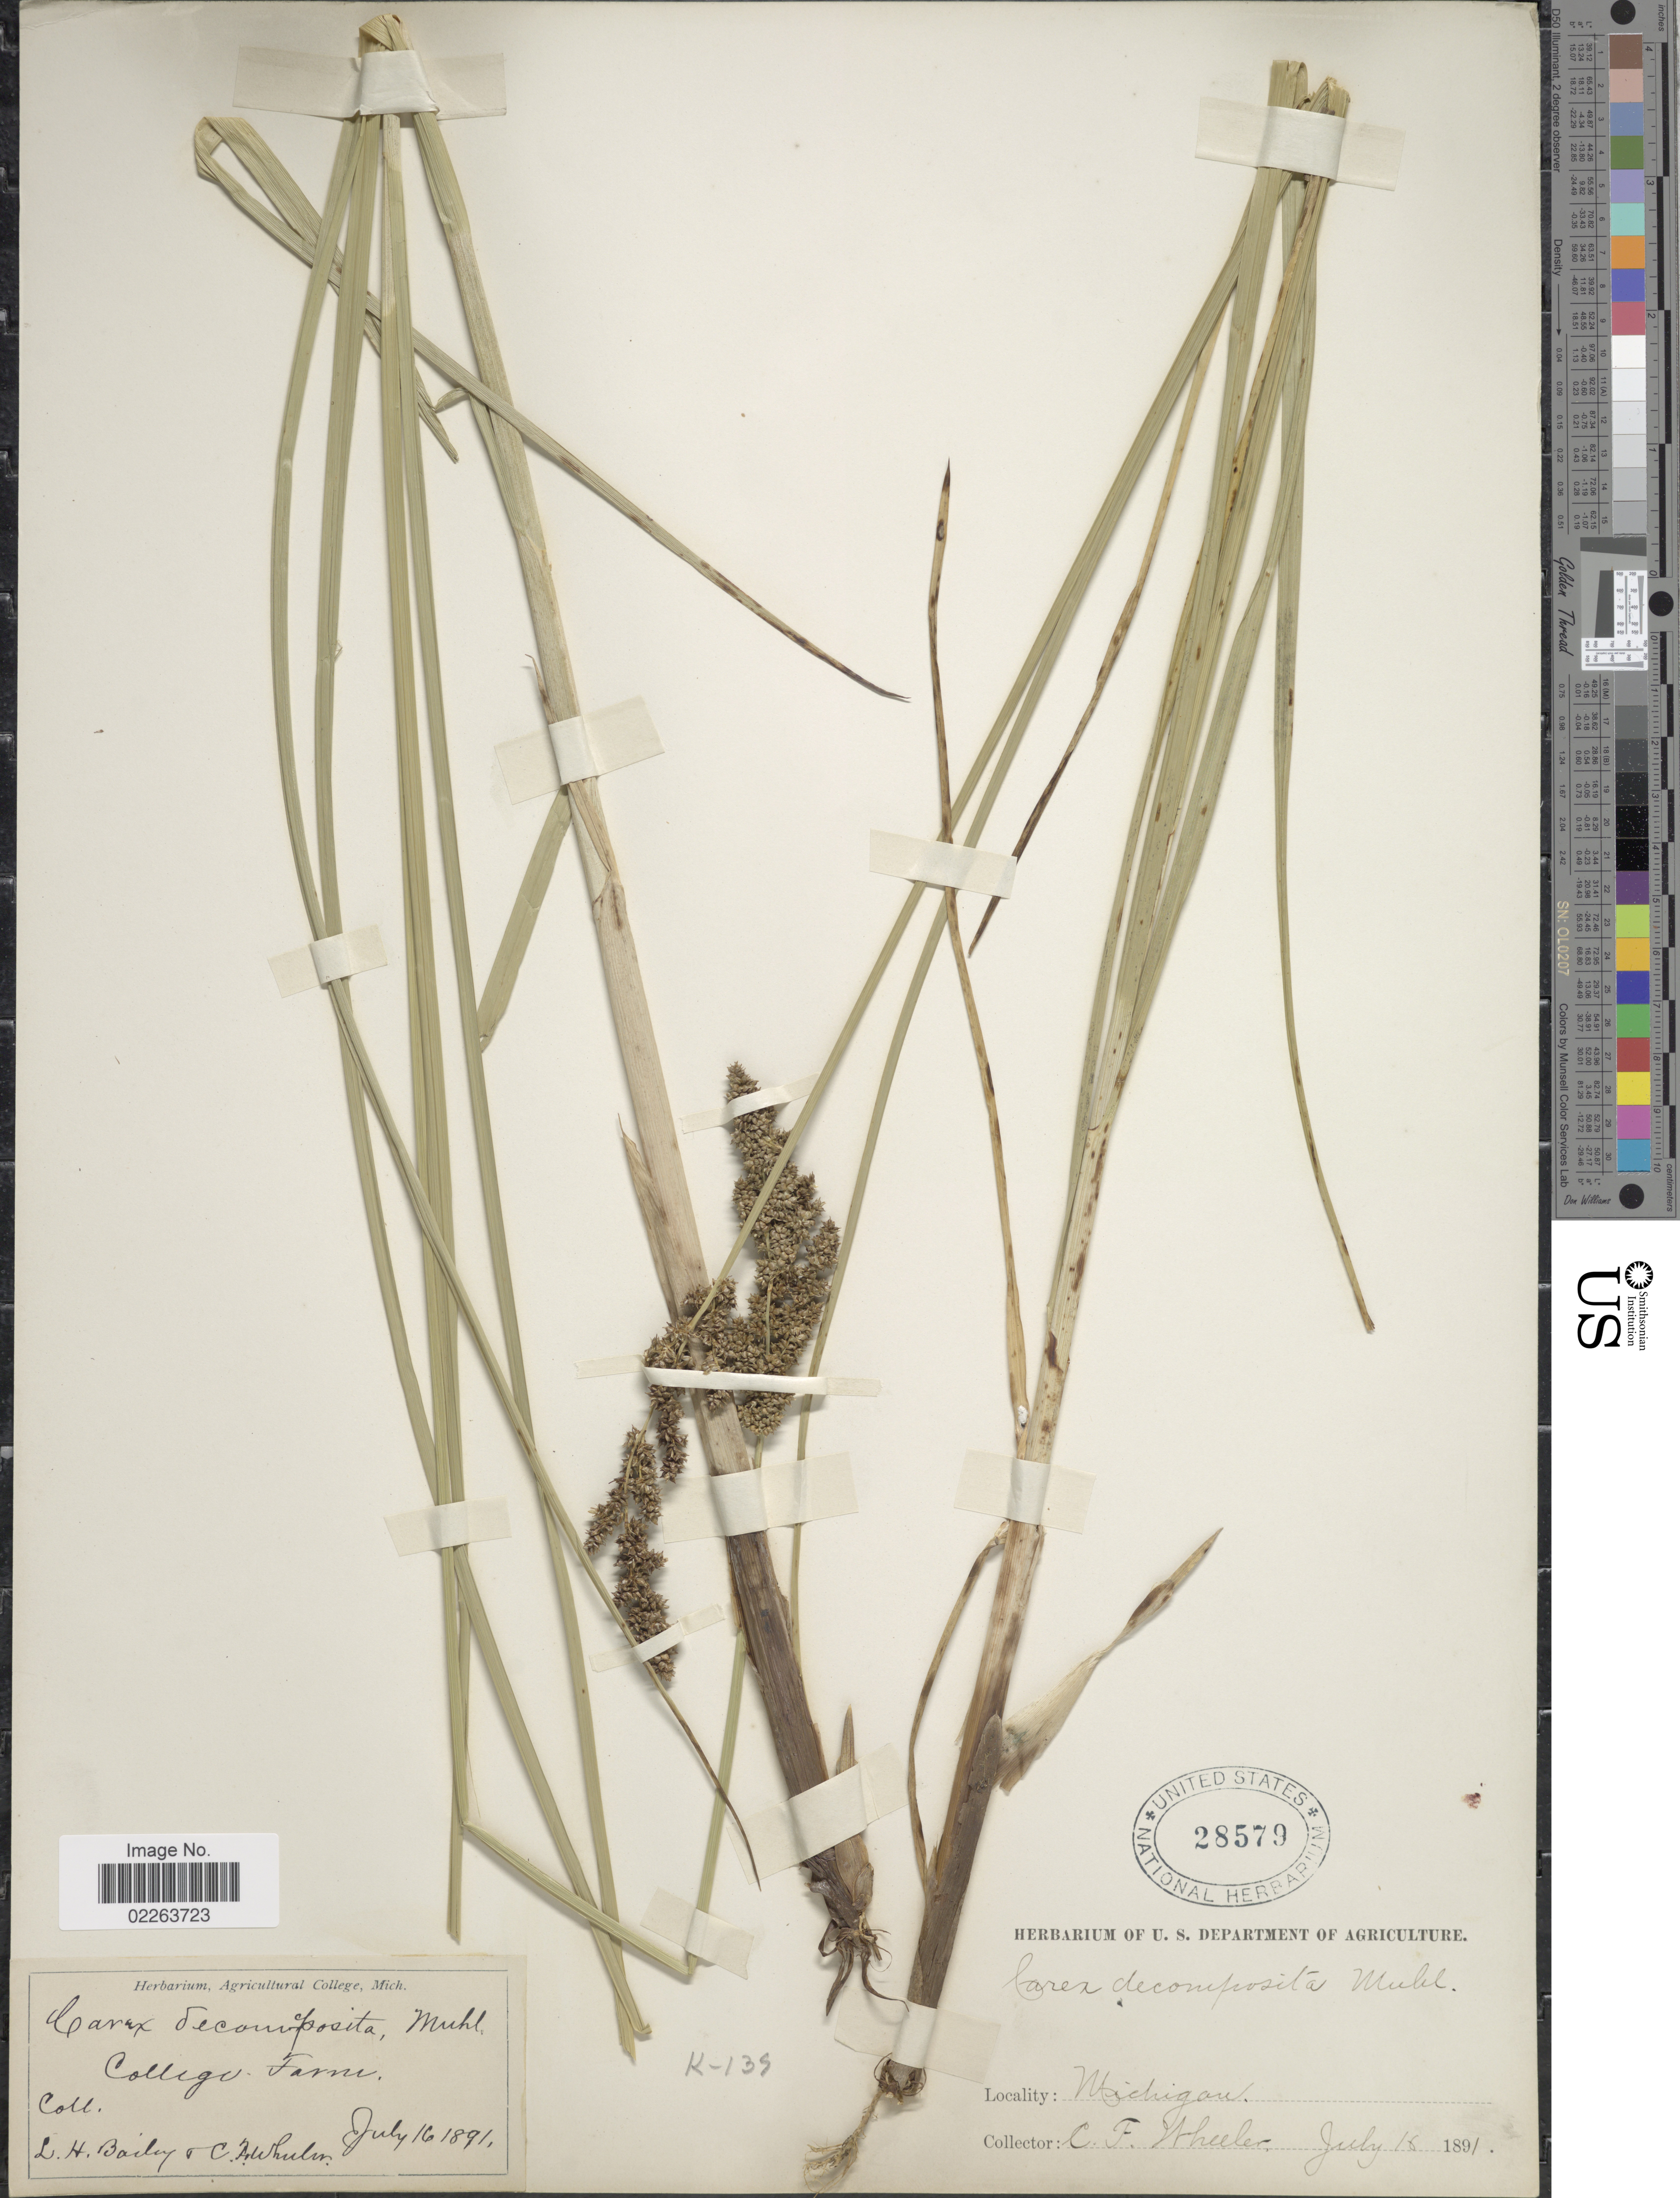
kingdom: Plantae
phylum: Tracheophyta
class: Liliopsida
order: Poales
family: Cyperaceae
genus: Carex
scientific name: Carex decomposita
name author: Muhl.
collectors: L. H. Bailey & C. Wheeler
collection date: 1891-07-16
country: United States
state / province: Michigan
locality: College Farm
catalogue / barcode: US 28579